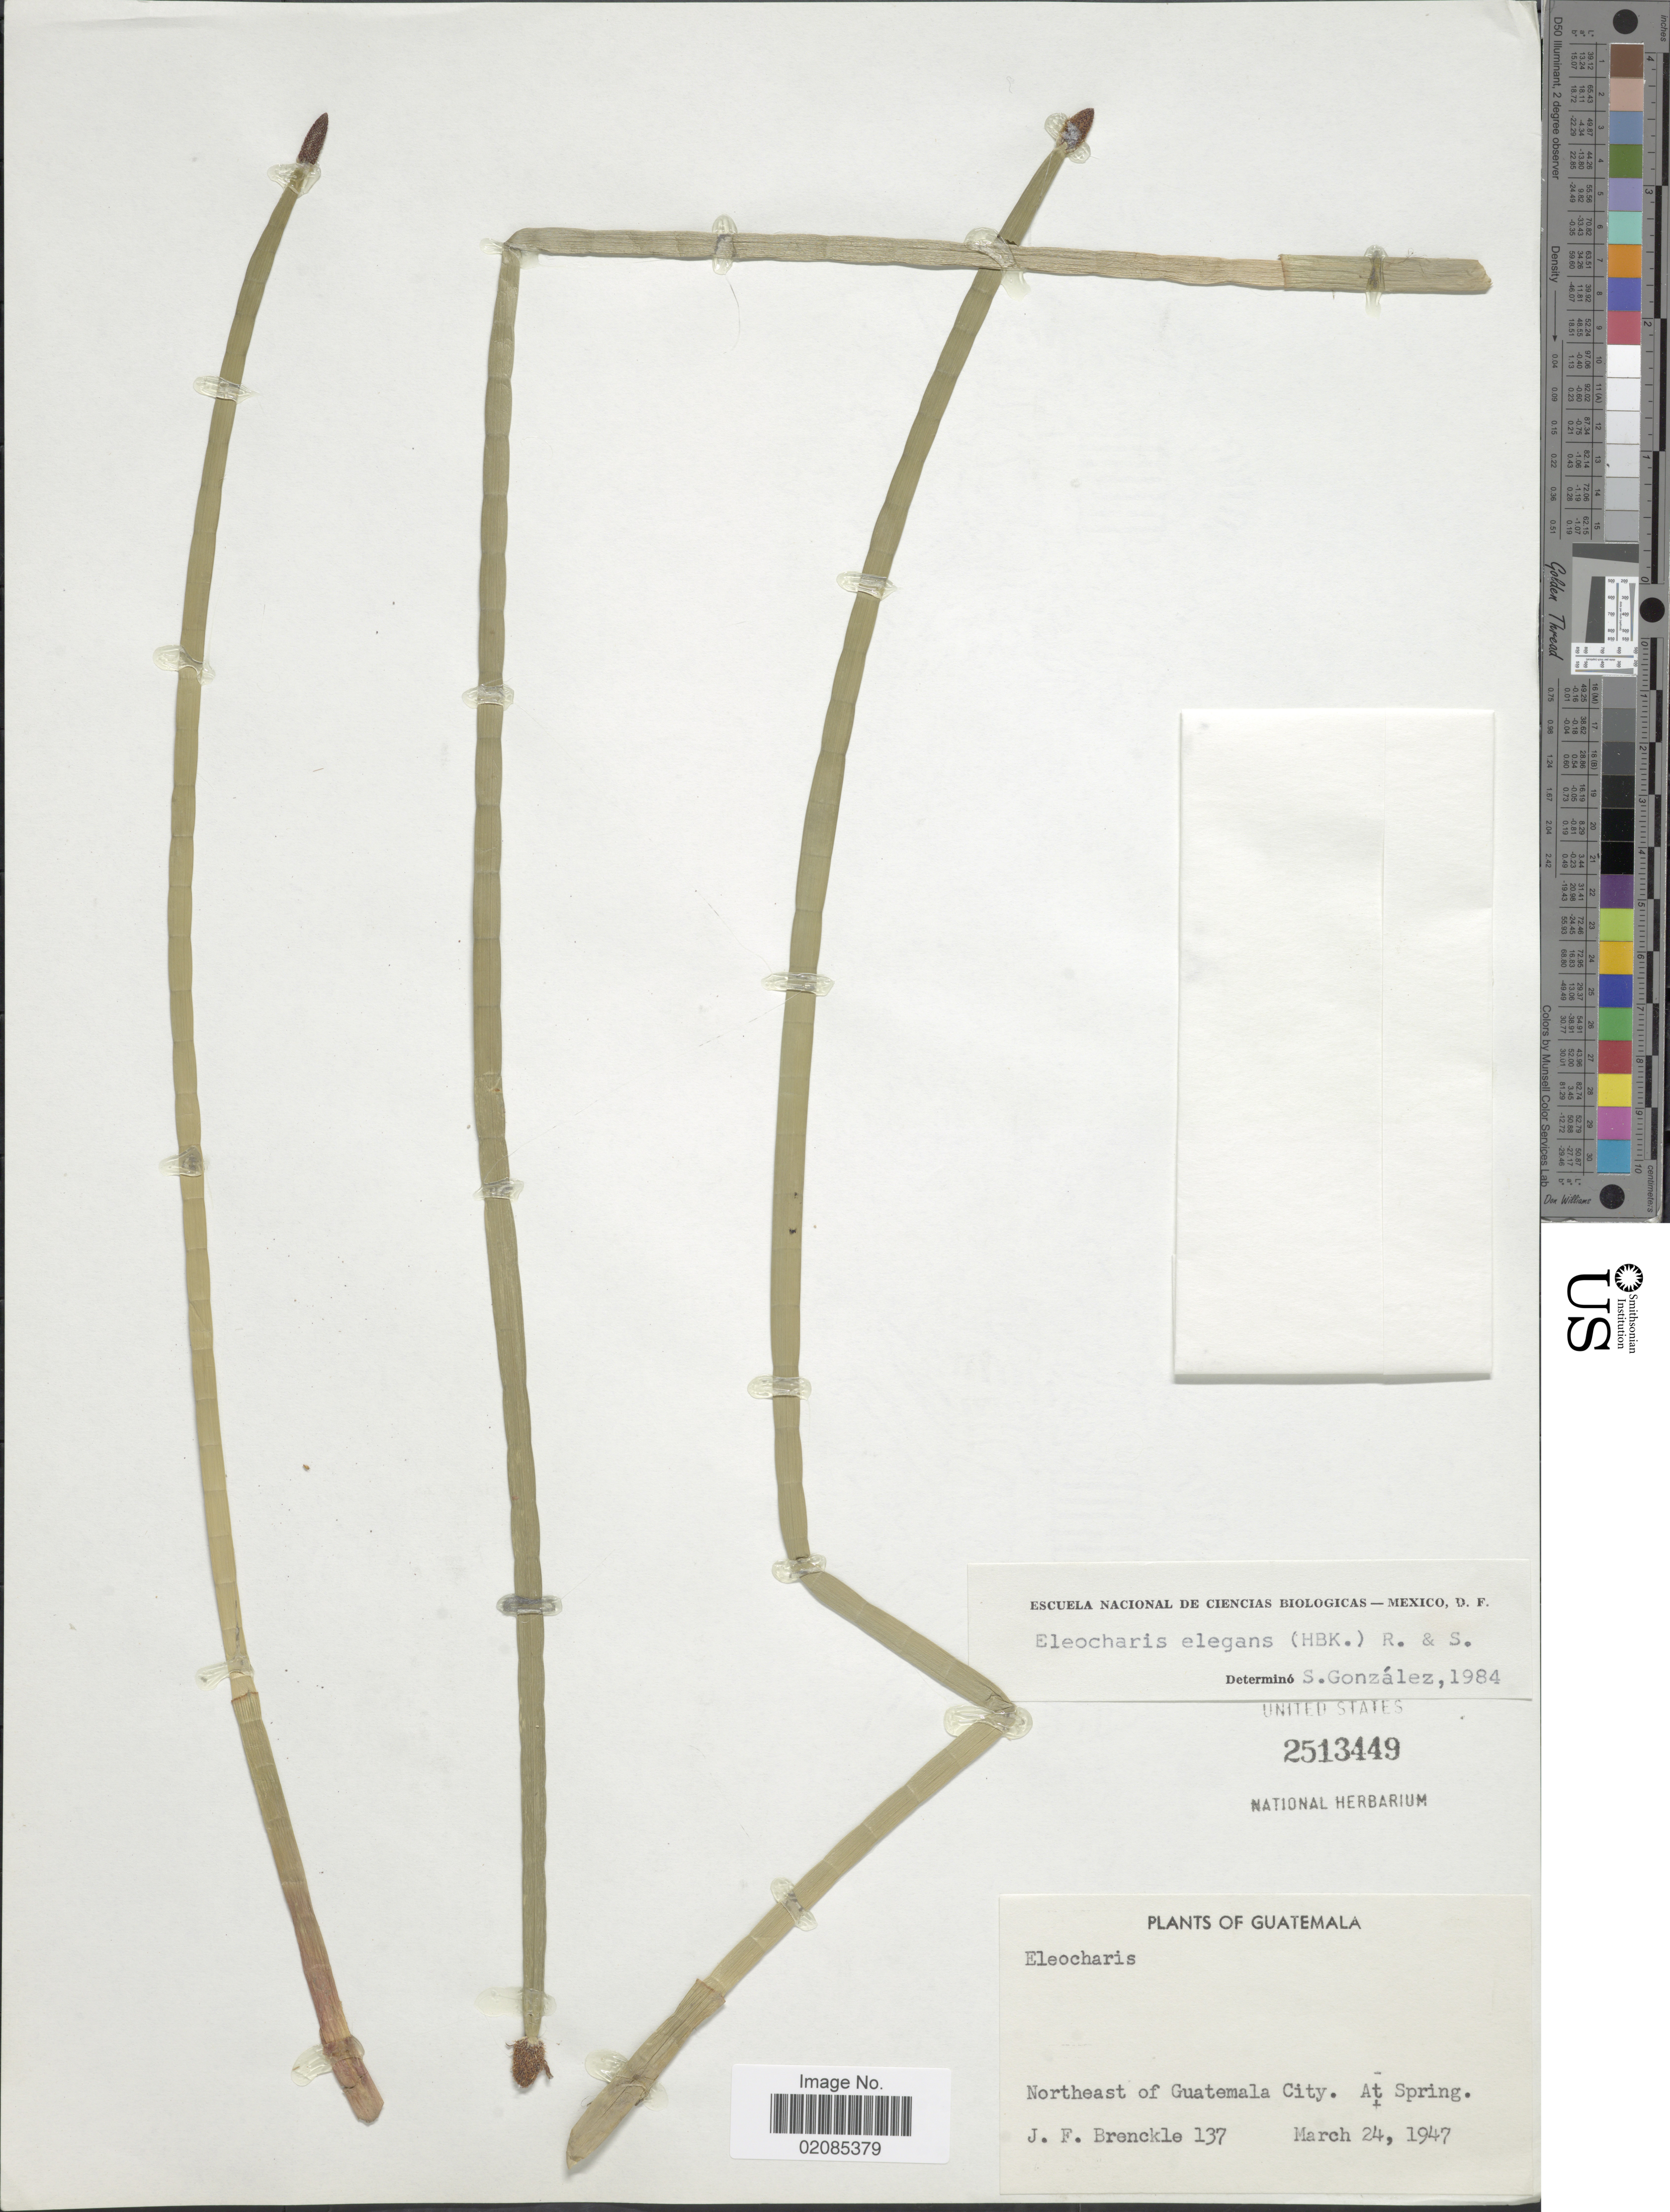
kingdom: Plantae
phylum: Tracheophyta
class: Liliopsida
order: Poales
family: Cyperaceae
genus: Eleocharis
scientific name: Eleocharis elegans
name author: (Kunth) Roem. & Schult.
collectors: J. Brenckle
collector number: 137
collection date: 1947-03-24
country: Guatemala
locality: Northeast of Guatemala City. At Spring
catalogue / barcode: US 2513449